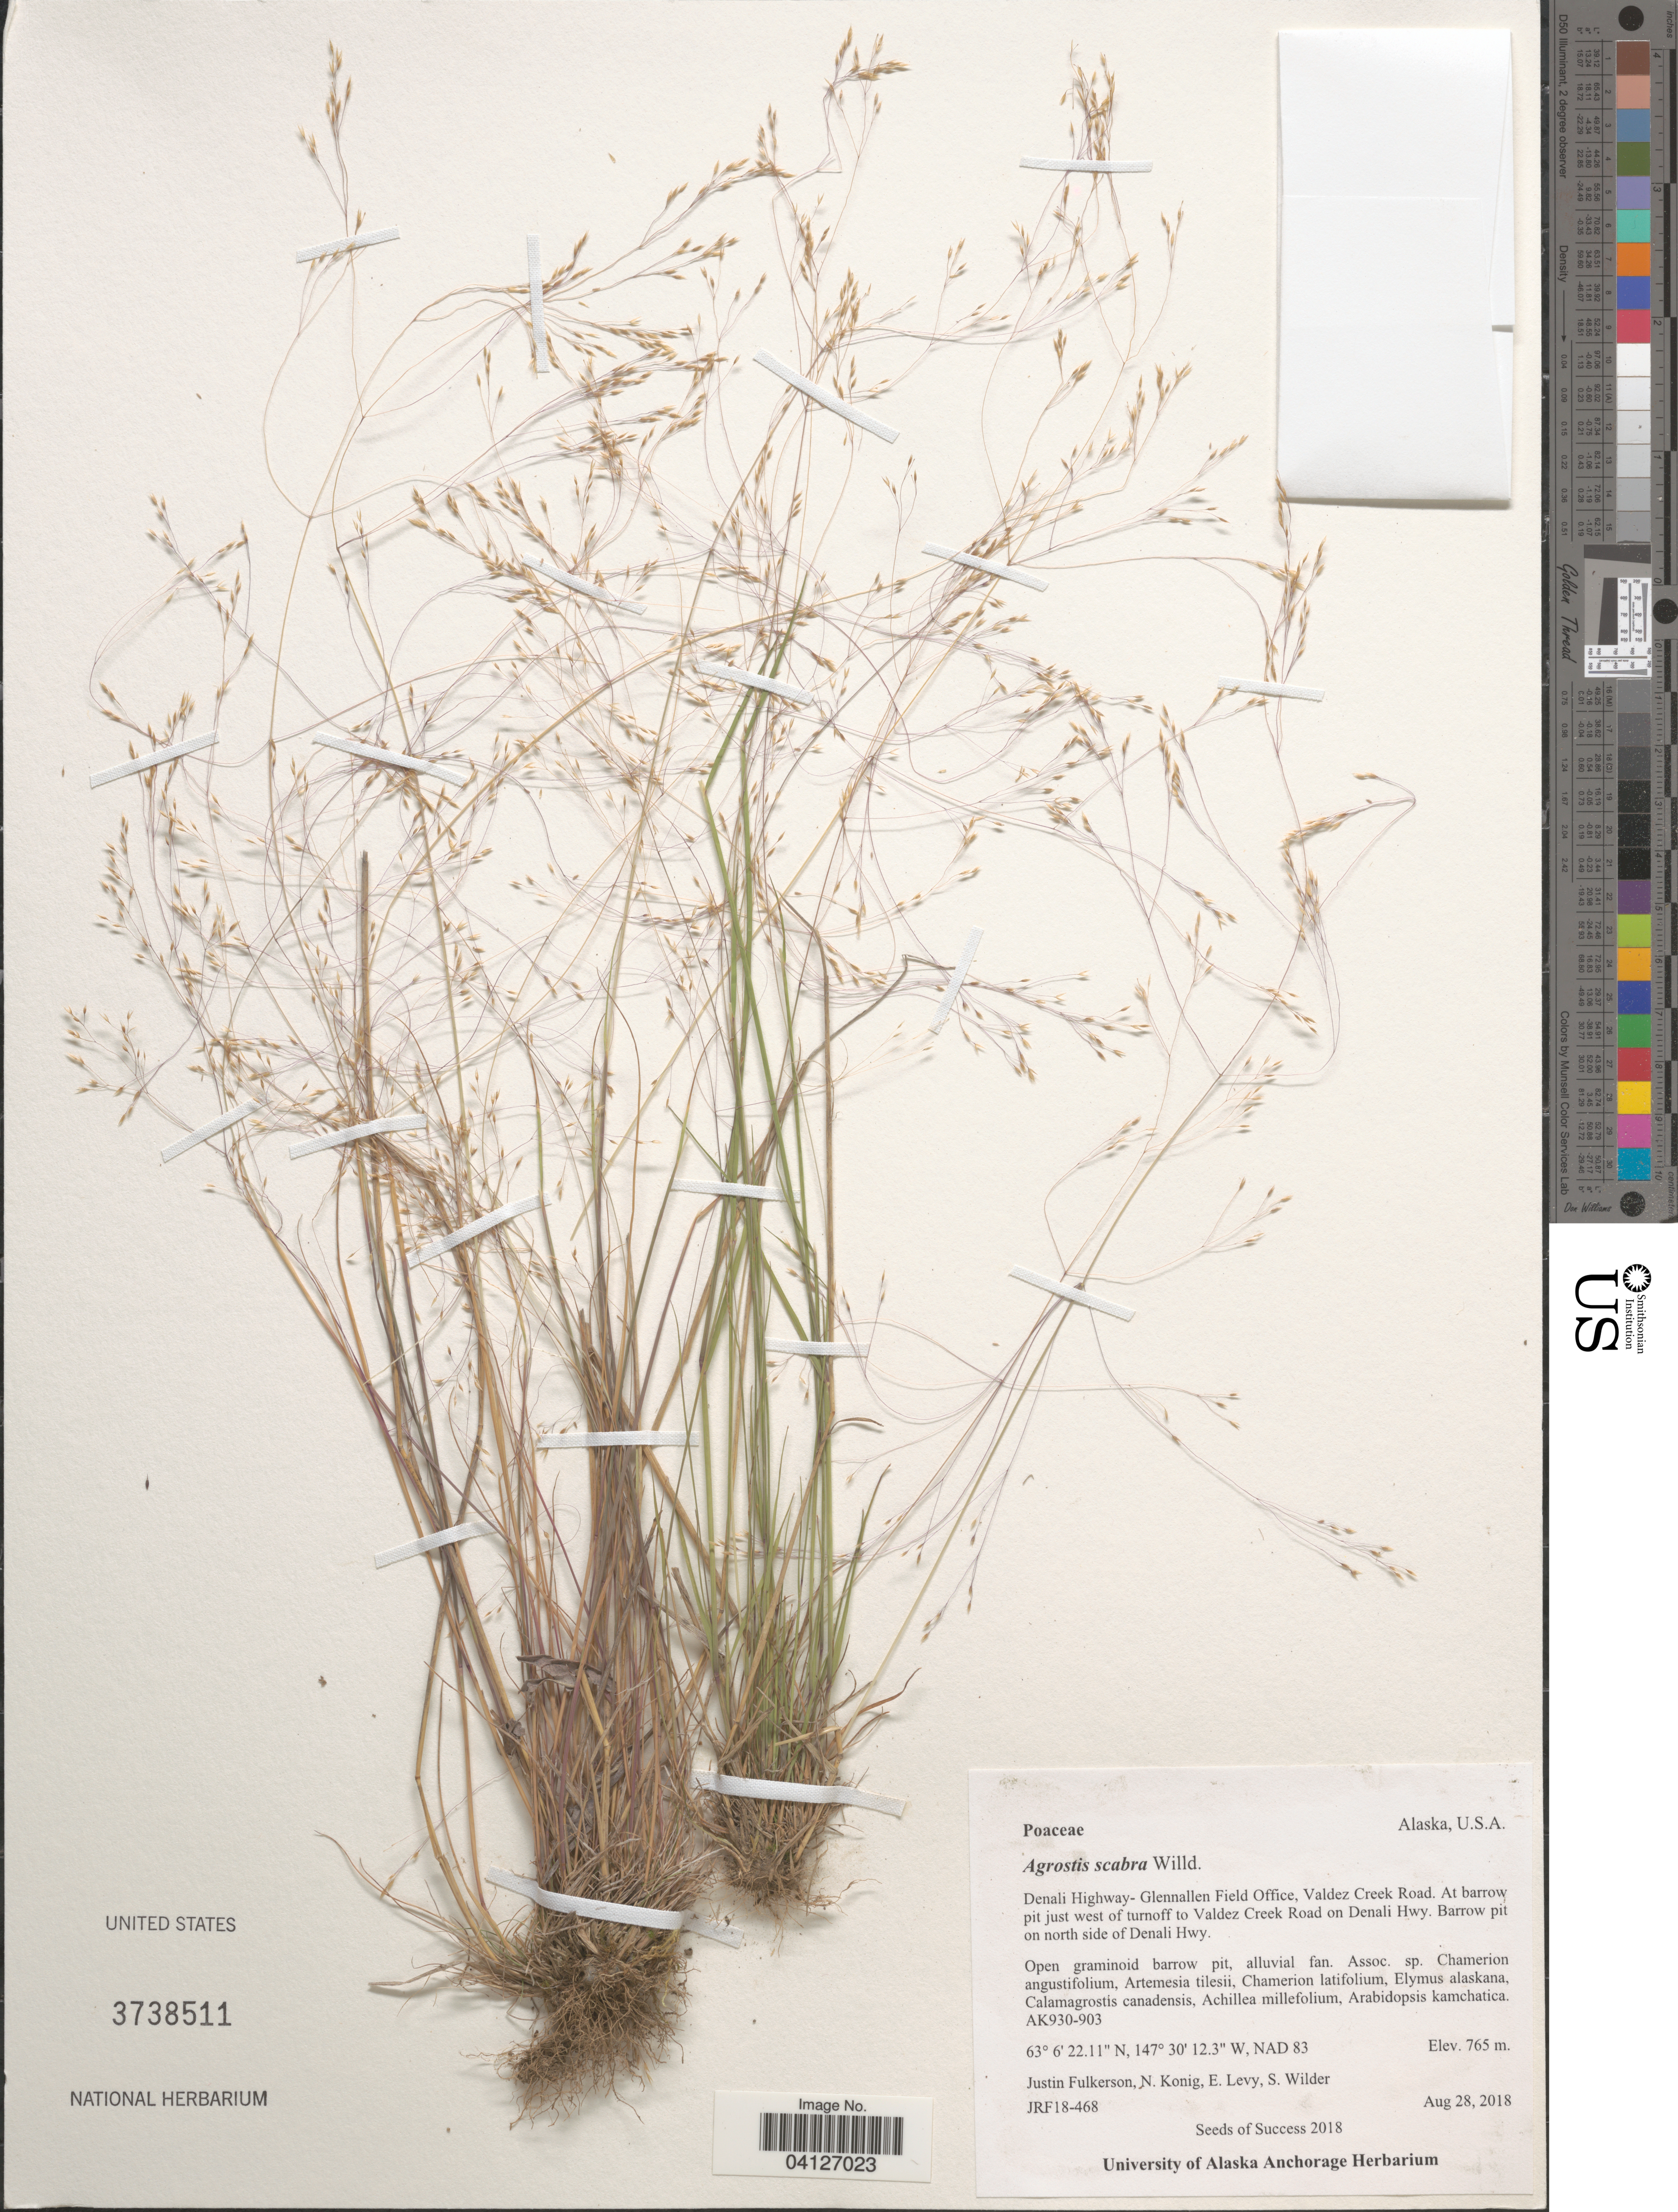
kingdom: Plantae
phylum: Tracheophyta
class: Liliopsida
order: Poales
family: Poaceae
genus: Agrostis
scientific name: Agrostis scabra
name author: Willd.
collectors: J. Fulkerson, N. Konig, E. Levy & S. Wilder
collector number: JRF18-468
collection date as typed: Transcribed d/m/y: 28/8/2018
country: United States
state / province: Alaska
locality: Denali Highway - Glennallen Field Office, Valdez Creek Road. At barrow pit just west of turnoff to Valdez Creek Road on Denali Hwy. Barrow pit on north side of Denali Hwy. NAD 83.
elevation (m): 765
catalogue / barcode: US 3738511